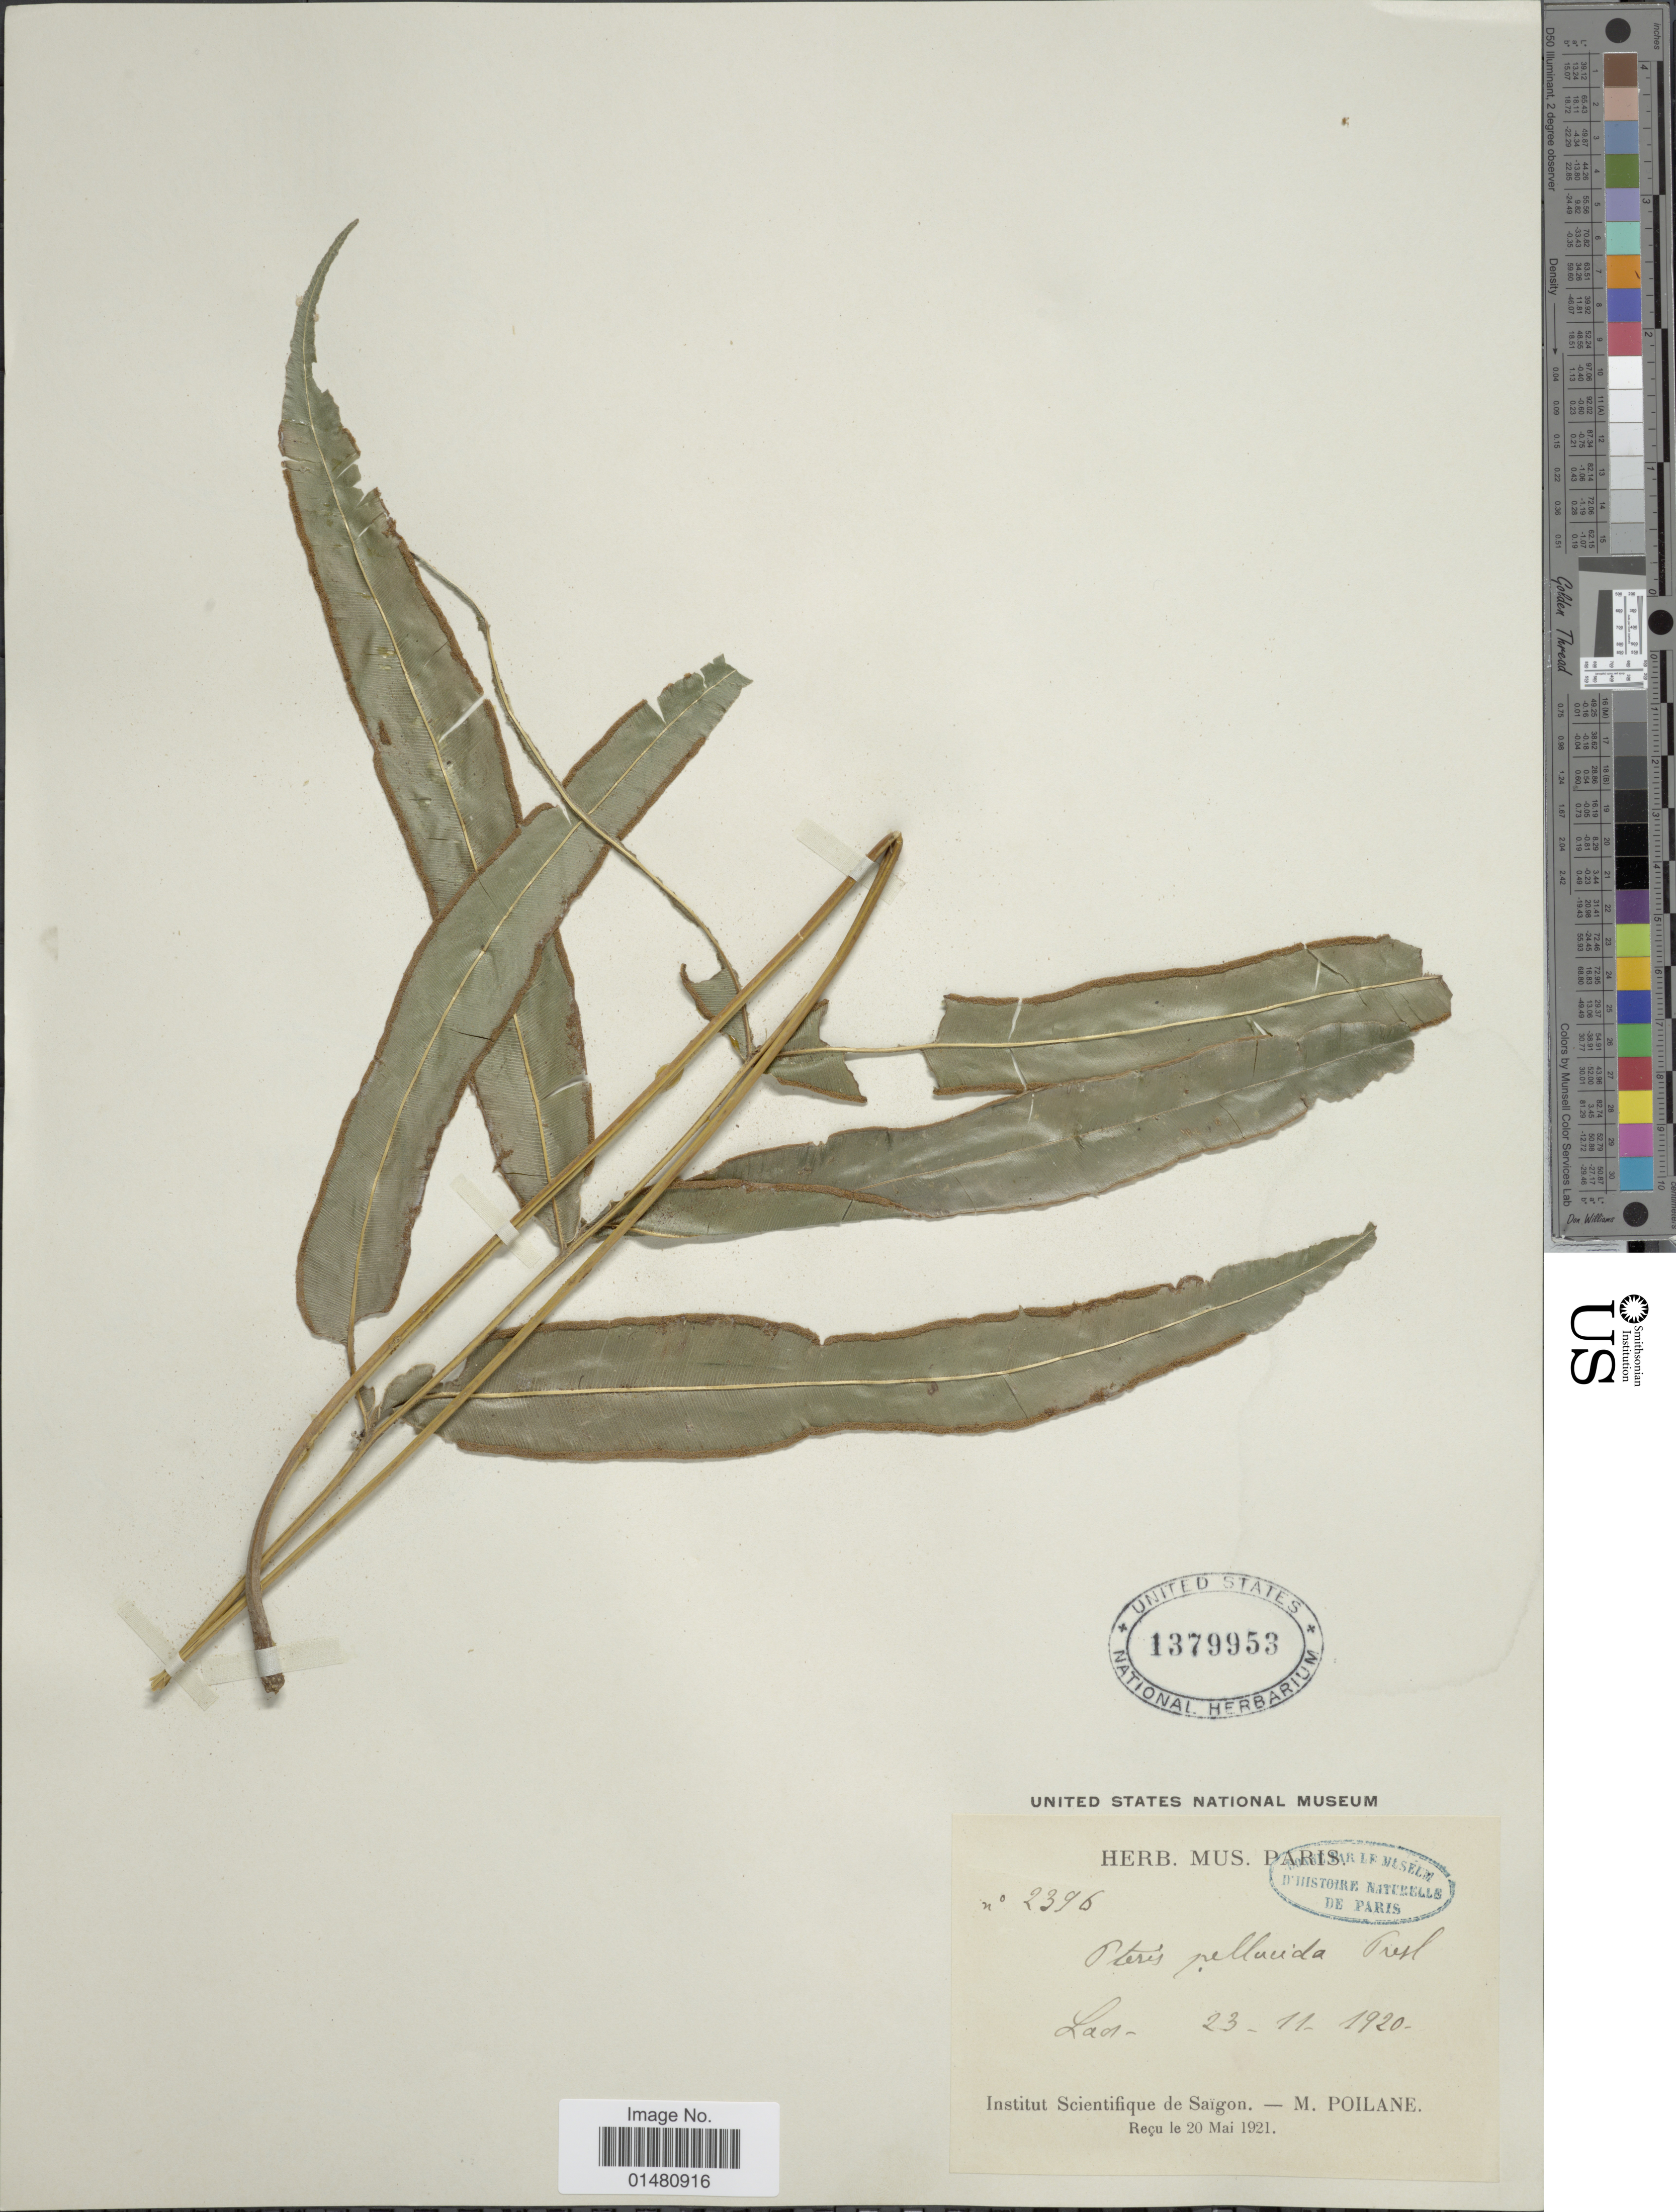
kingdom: Plantae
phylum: Tracheophyta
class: Polypodiopsida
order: Polypodiales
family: Pteridaceae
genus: Pteris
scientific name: Pteris pellucida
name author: C. Presl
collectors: M. Poilane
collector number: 2396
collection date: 1920-11-23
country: Laos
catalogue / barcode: US 1379953